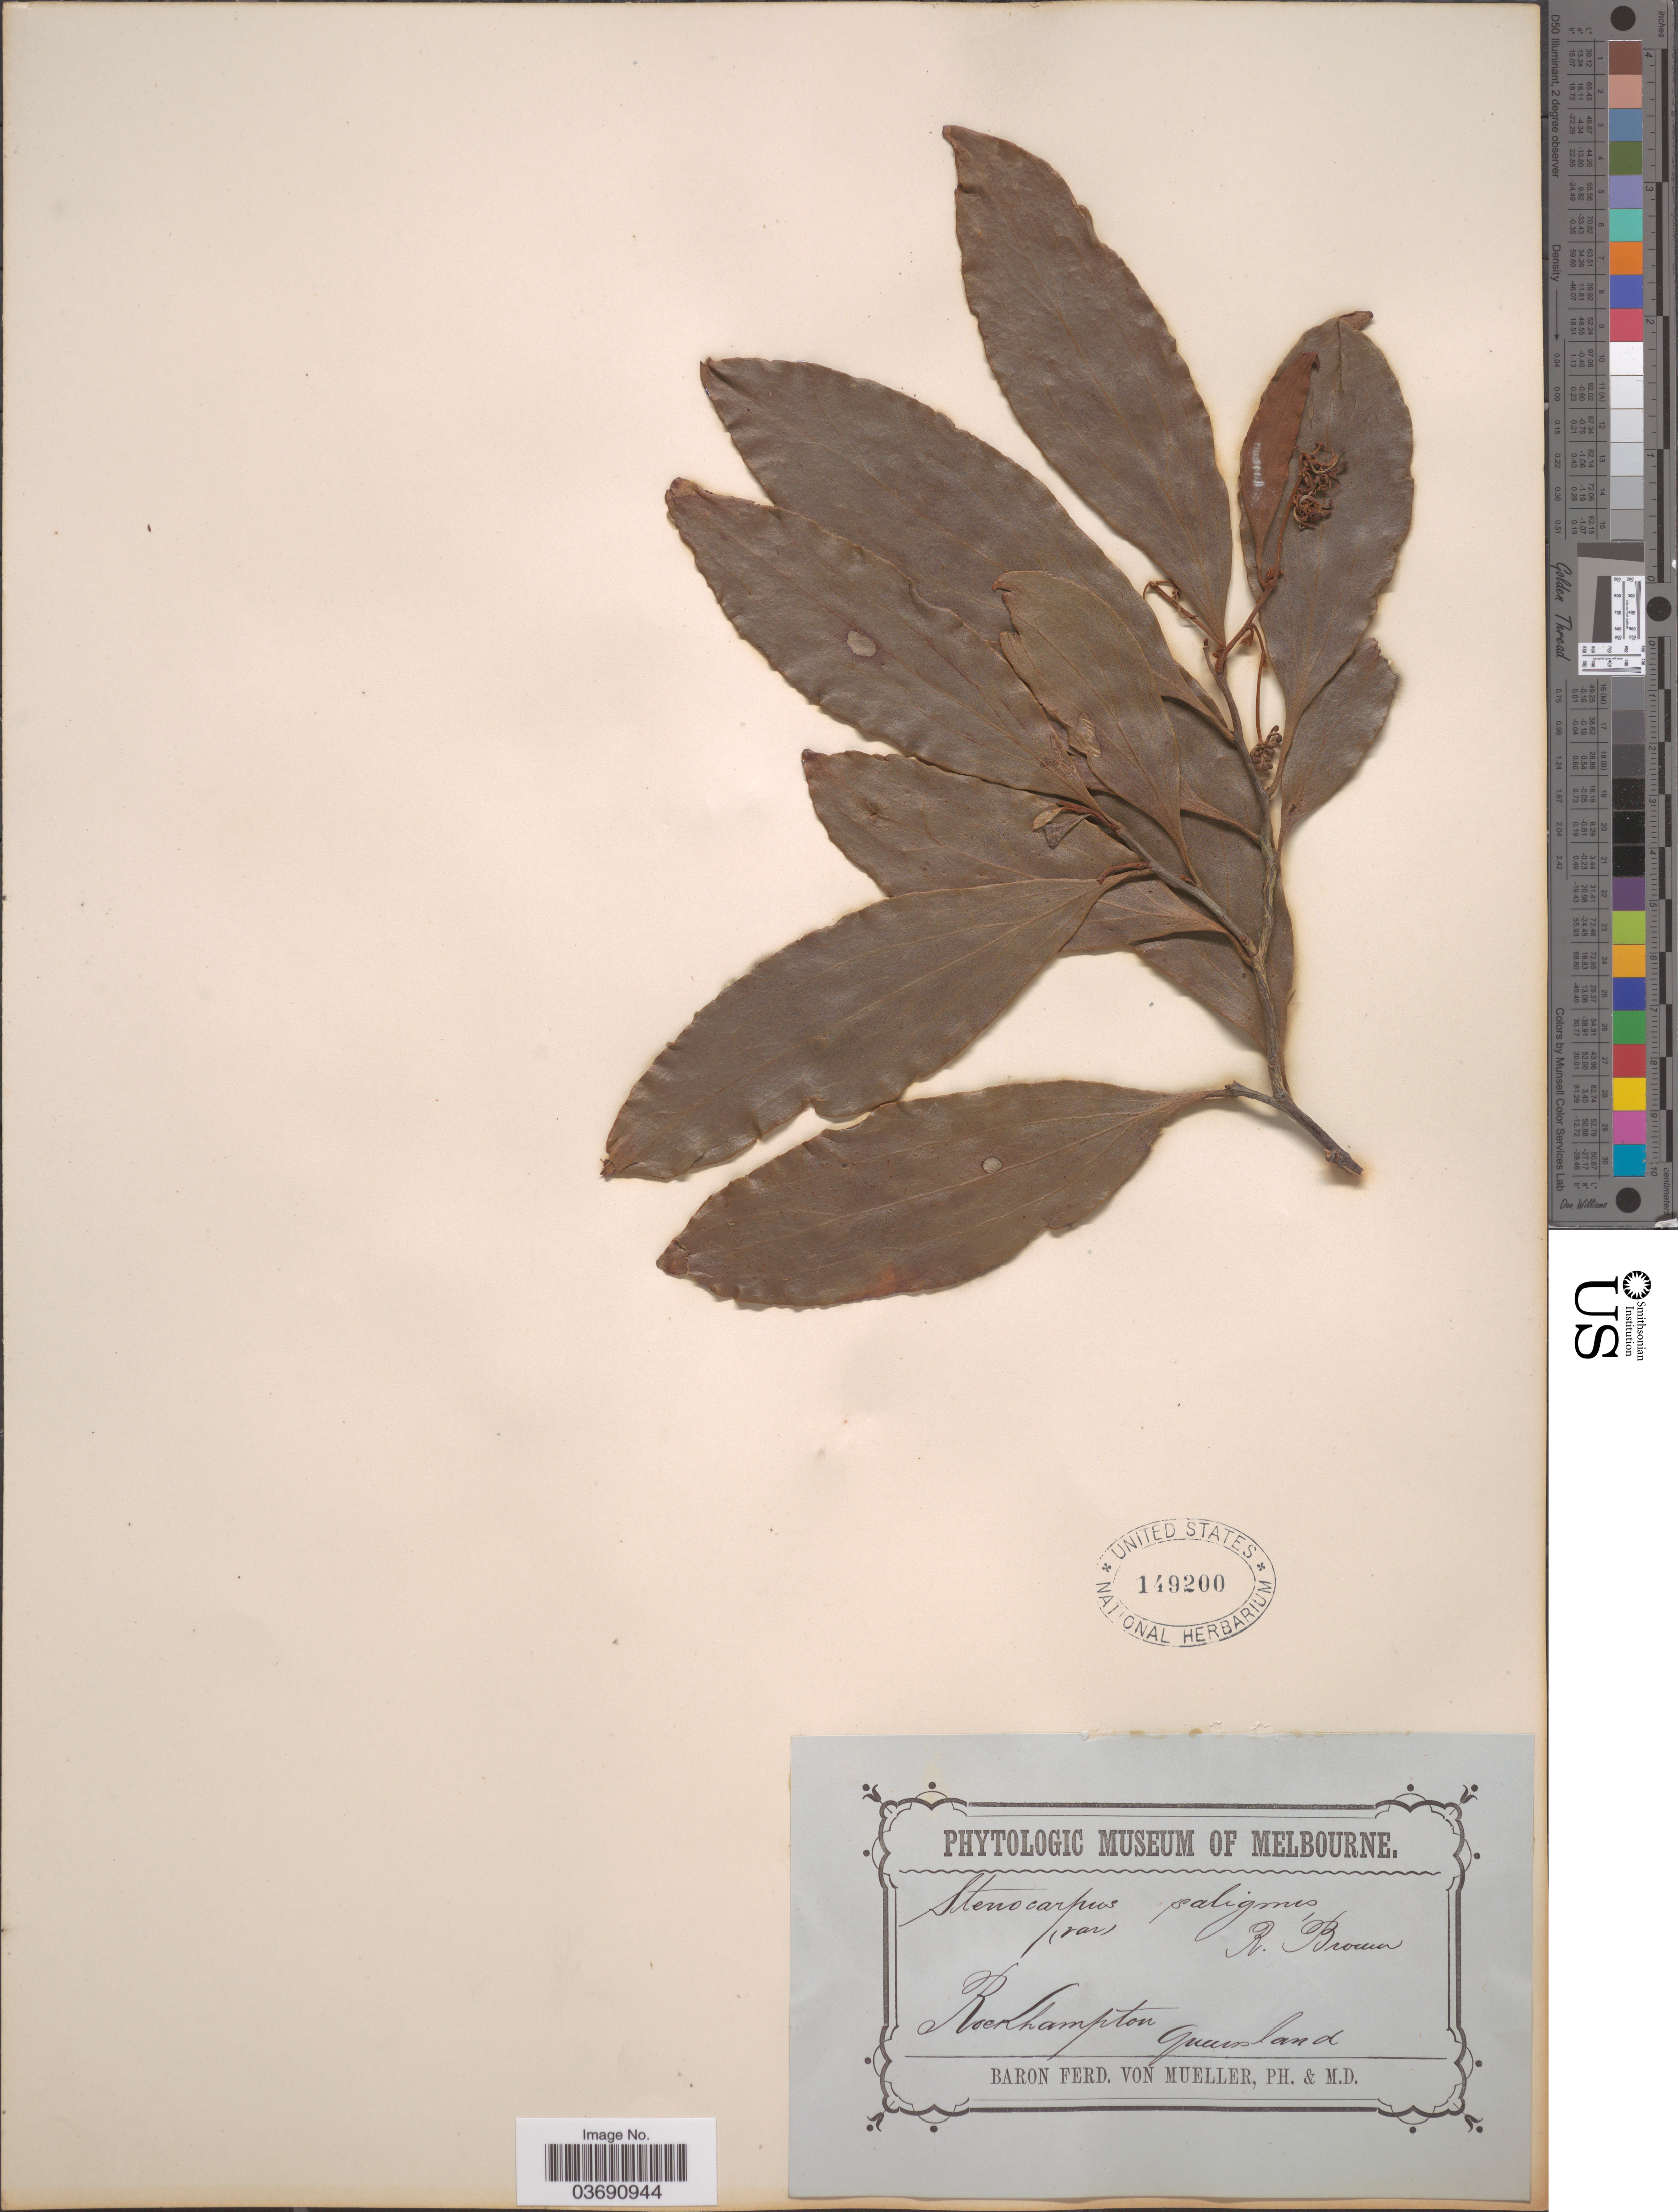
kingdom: Plantae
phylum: Tracheophyta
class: Magnoliopsida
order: Proteales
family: Proteaceae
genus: Stenocarpus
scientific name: Stenocarpus salignus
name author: R. Br.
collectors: F. Mueller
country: Australia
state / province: Queensland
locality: Rockhampton.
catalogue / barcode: US 149200